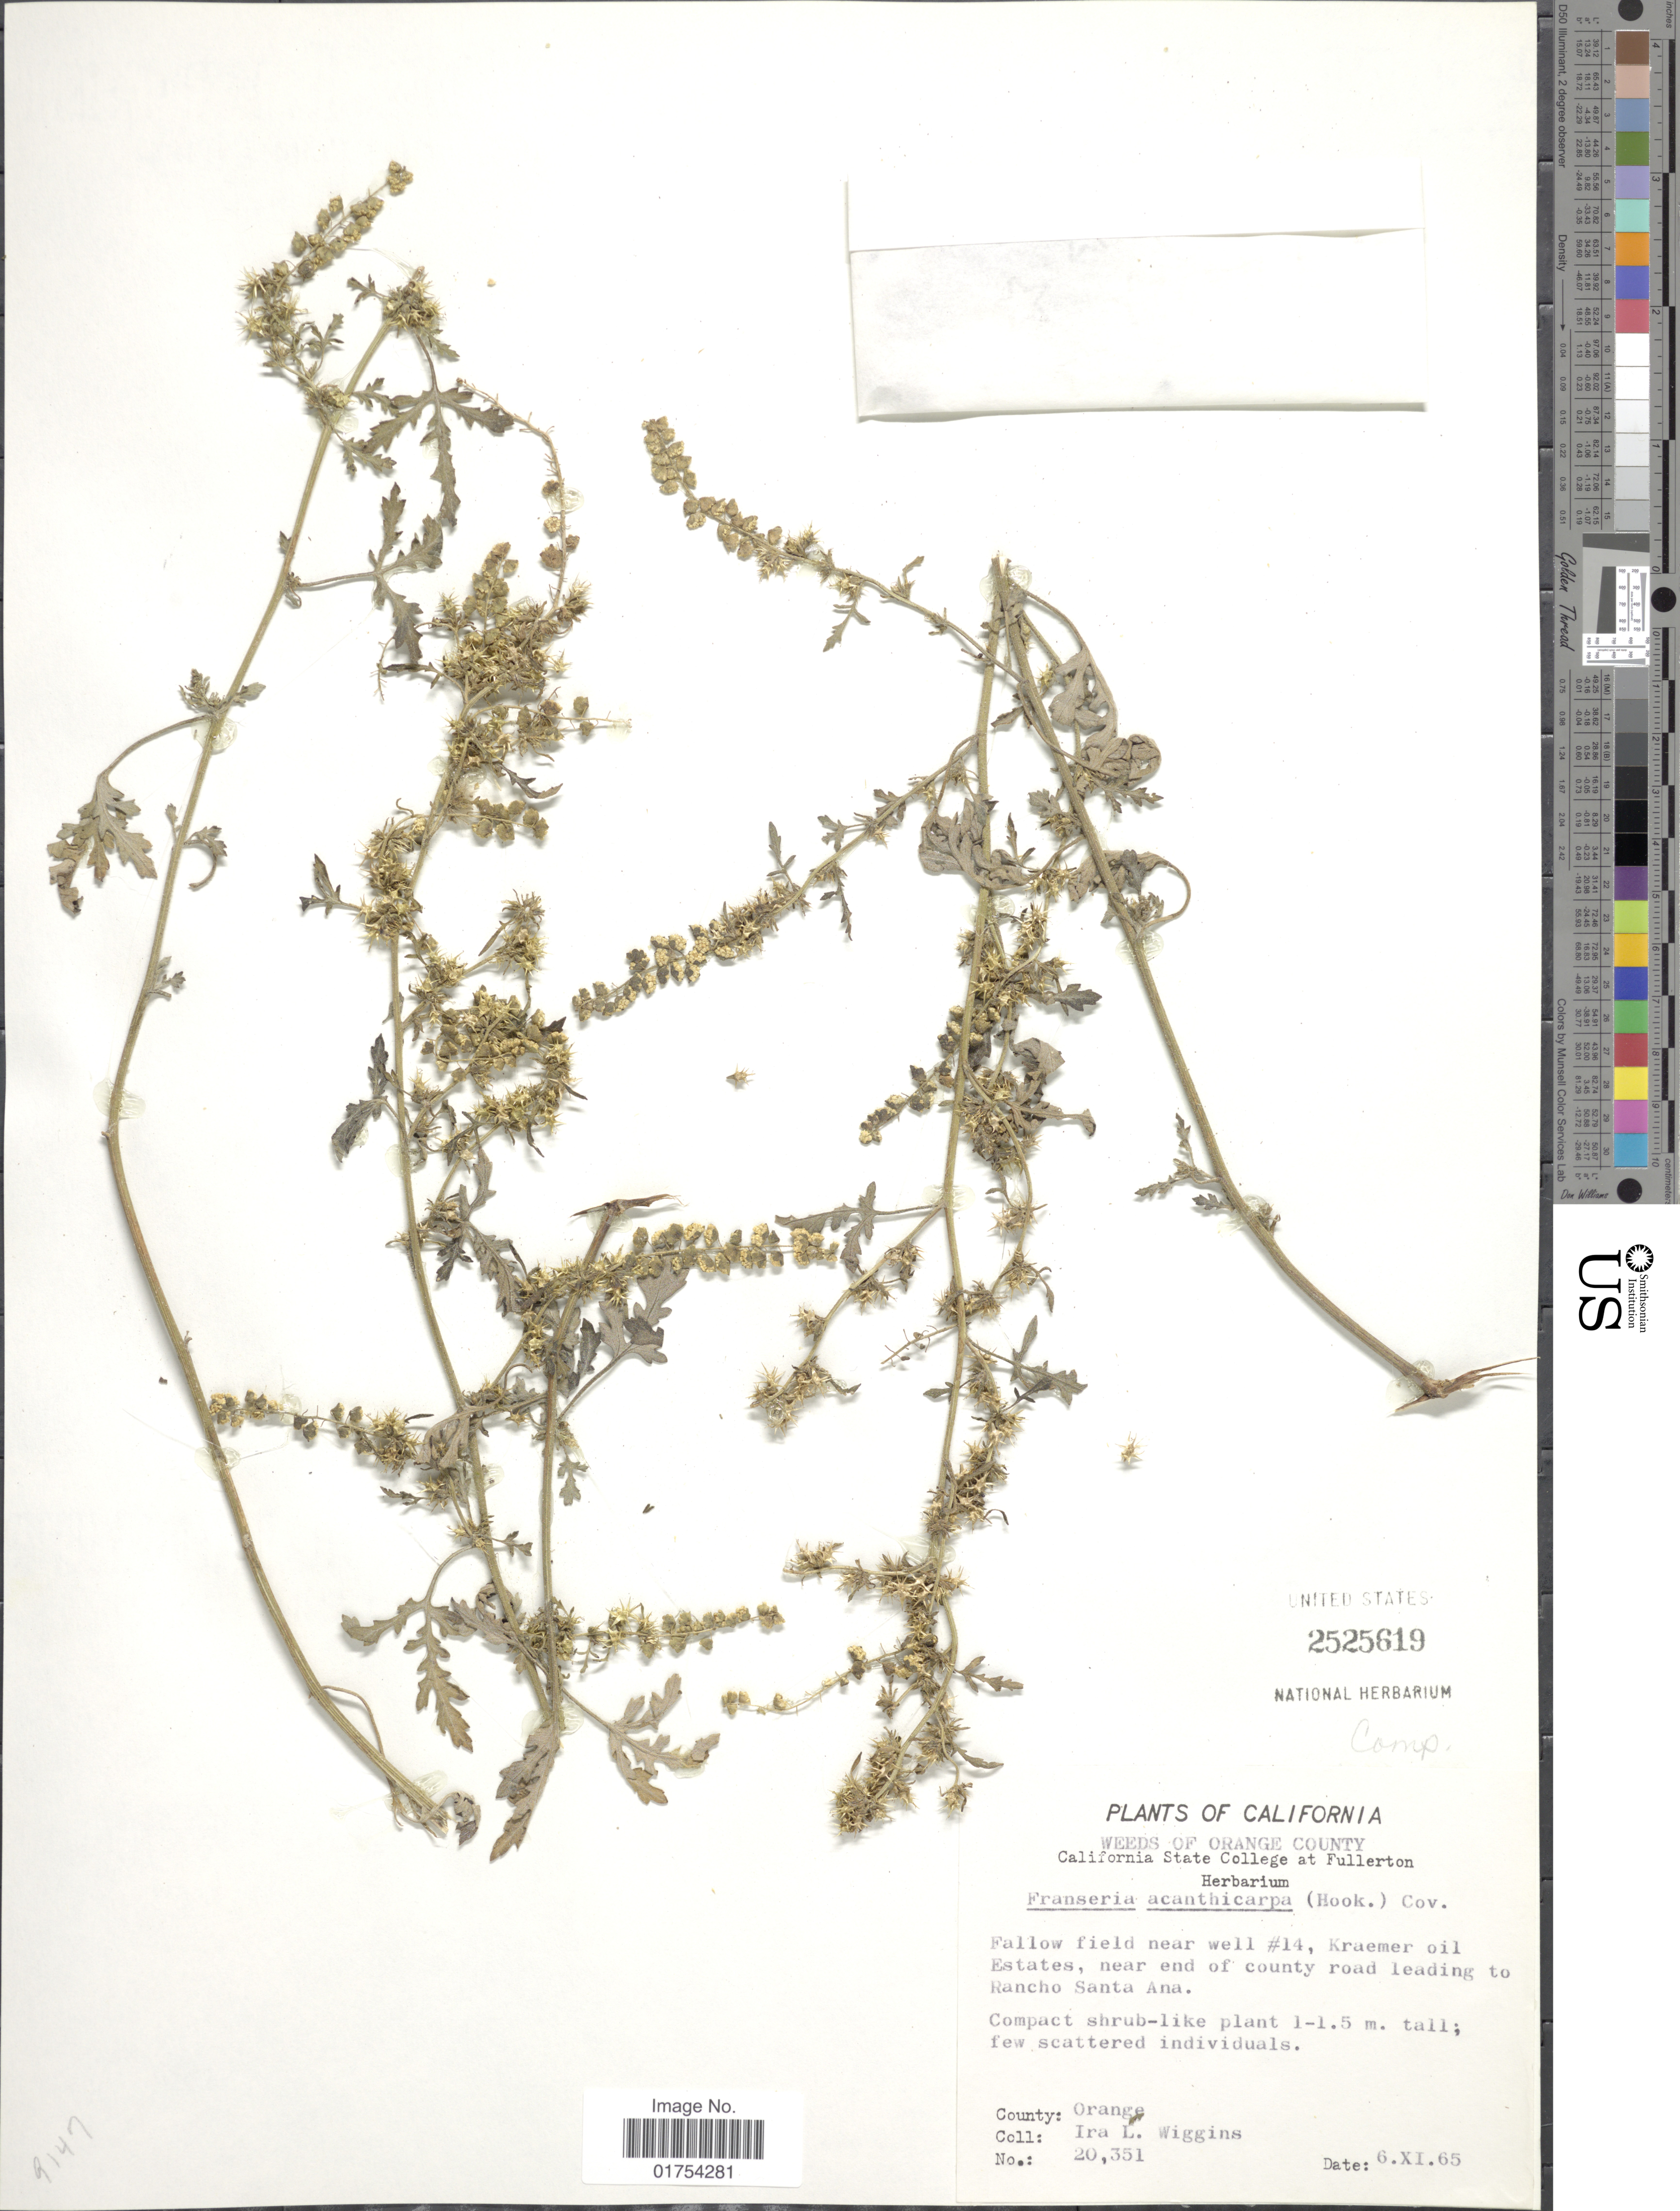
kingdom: Plantae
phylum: Tracheophyta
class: Magnoliopsida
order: Asterales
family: Asteraceae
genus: Franseria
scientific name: Franseria acanthicarpa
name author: Coville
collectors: I. L. Wiggins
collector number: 20351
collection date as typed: Transcribed d/m/y: 6/11/65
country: United States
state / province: California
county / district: Orange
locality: Weeds of Orange County, Fallow field near well #14, Kraemer oil Estates, near end of county road leading to Rancho Santa Ana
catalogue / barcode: US 2525619